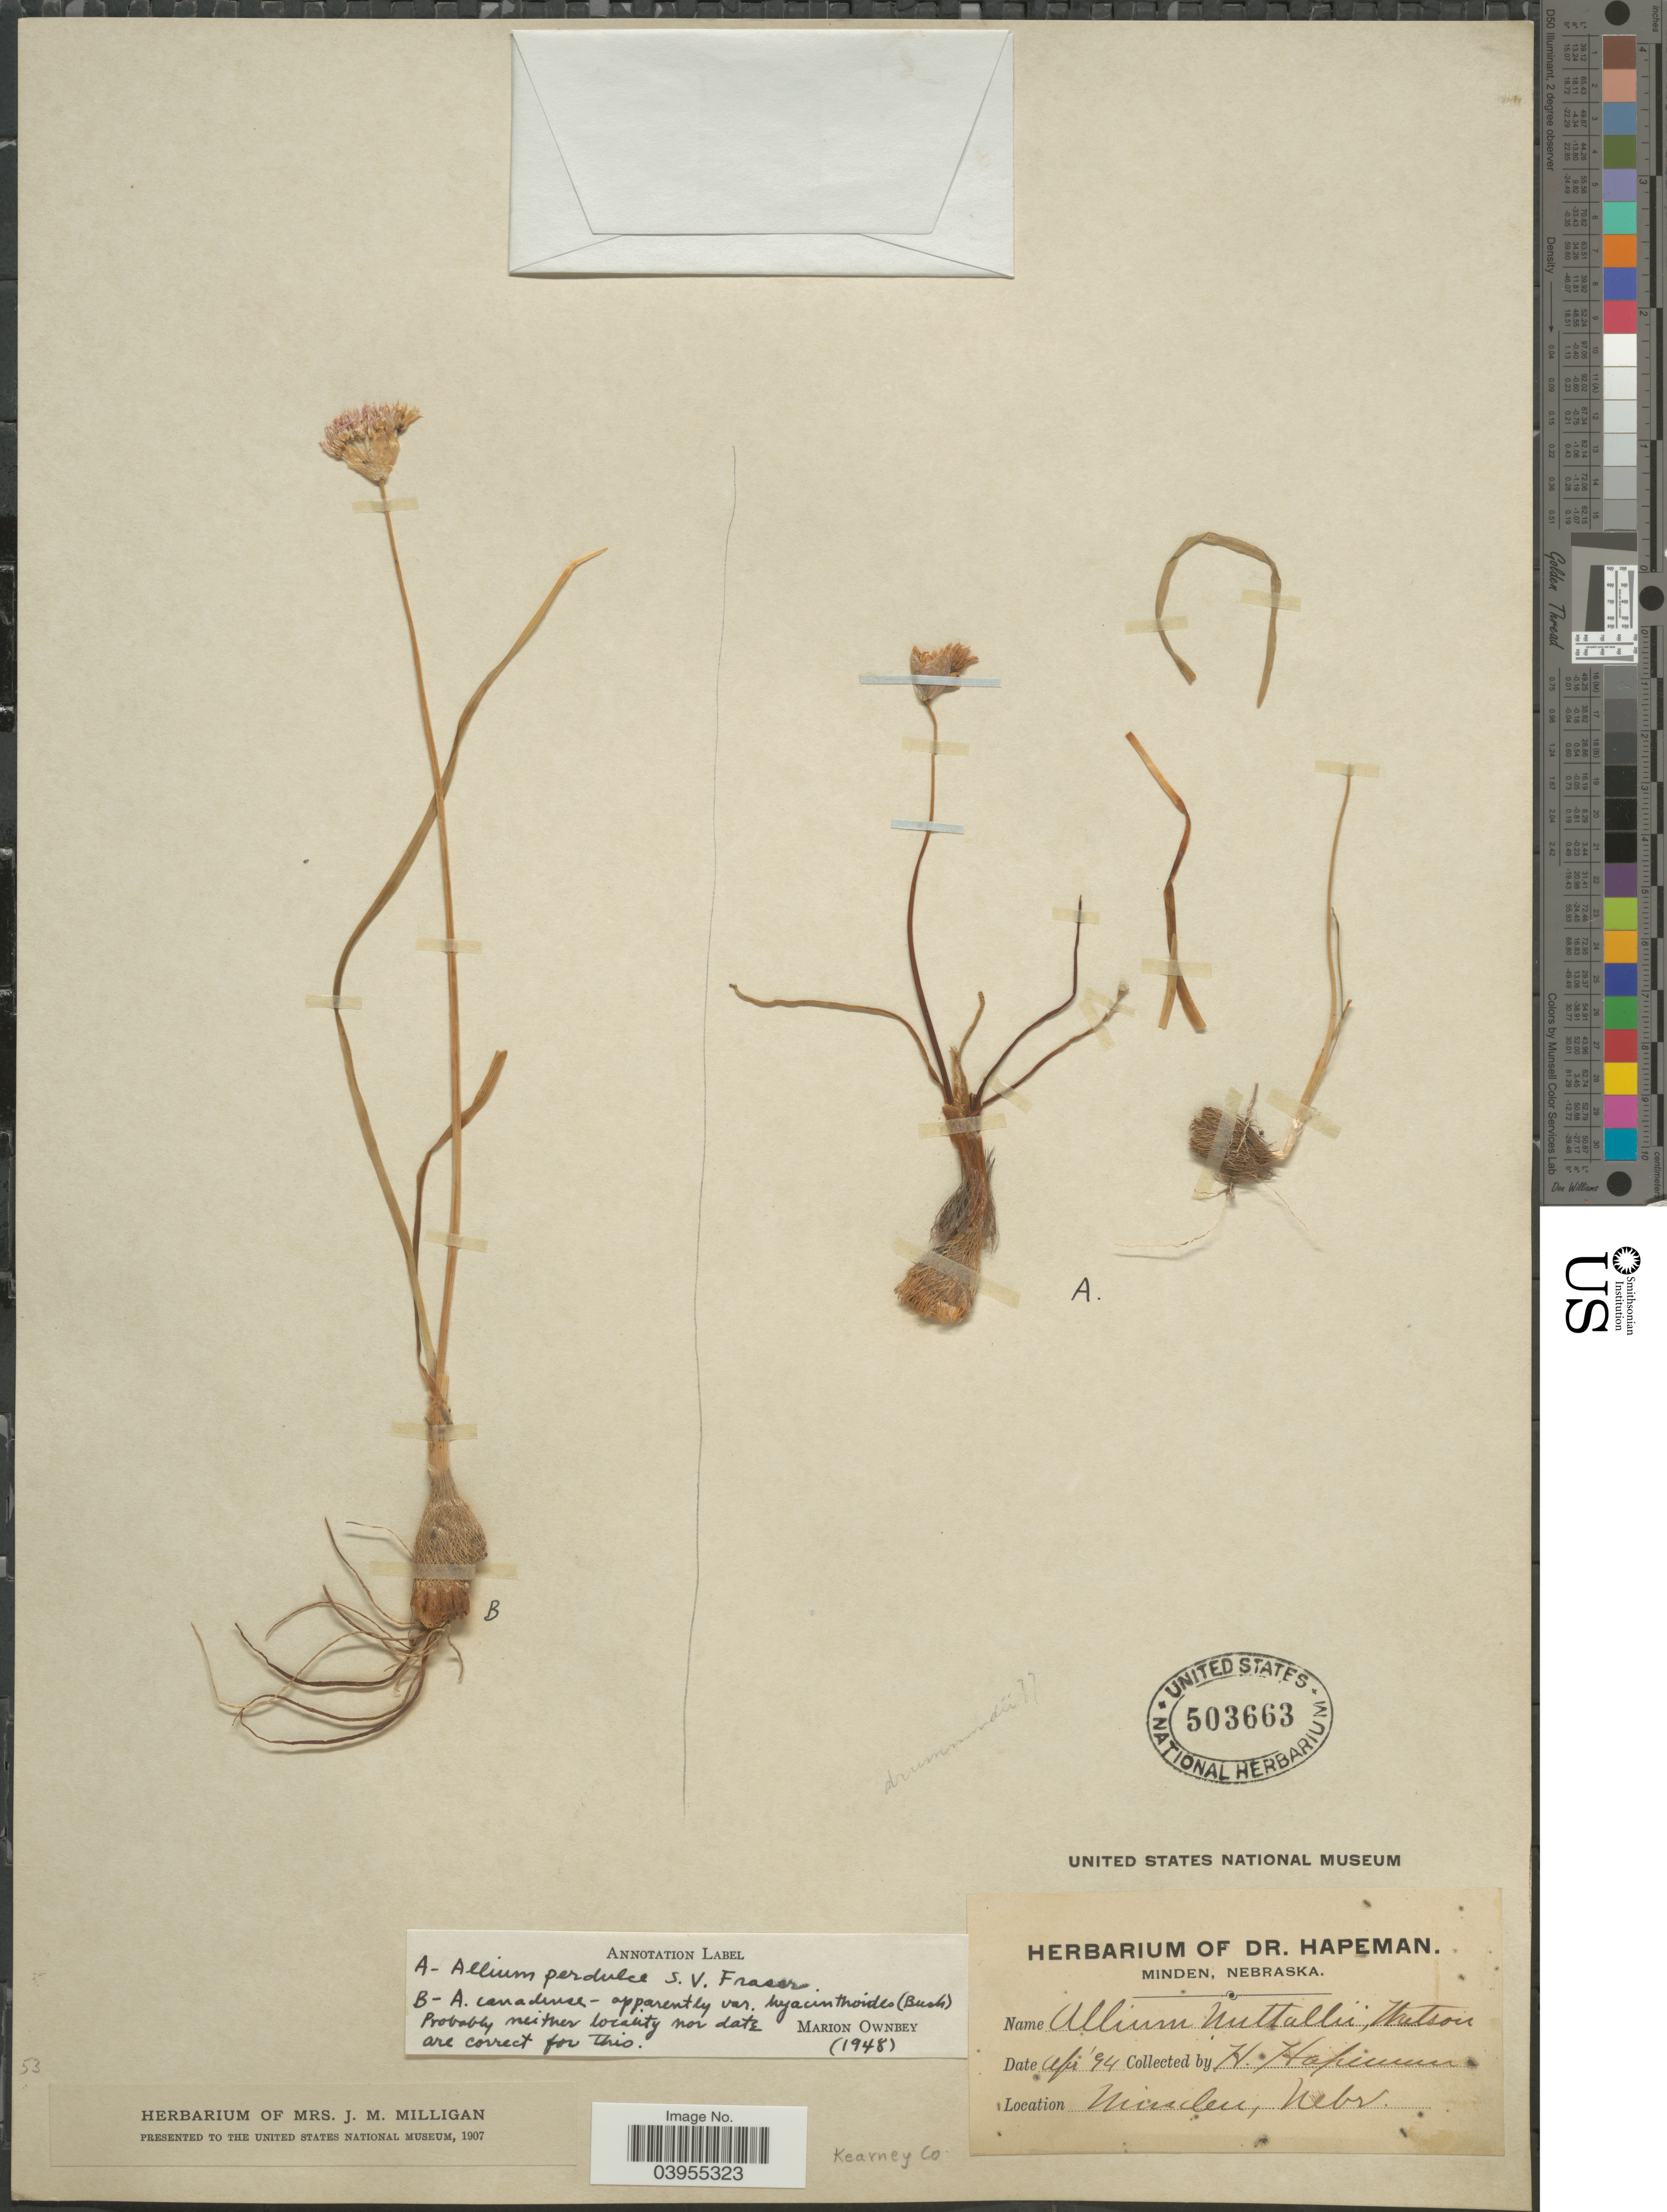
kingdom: Plantae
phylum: Tracheophyta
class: Liliopsida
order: Asparagales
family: Amaryllidaceae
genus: Allium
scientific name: Allium canadense var. hyacinthoides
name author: (Bush) Ownbey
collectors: ex herb. J. M. Milligan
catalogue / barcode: US 503663